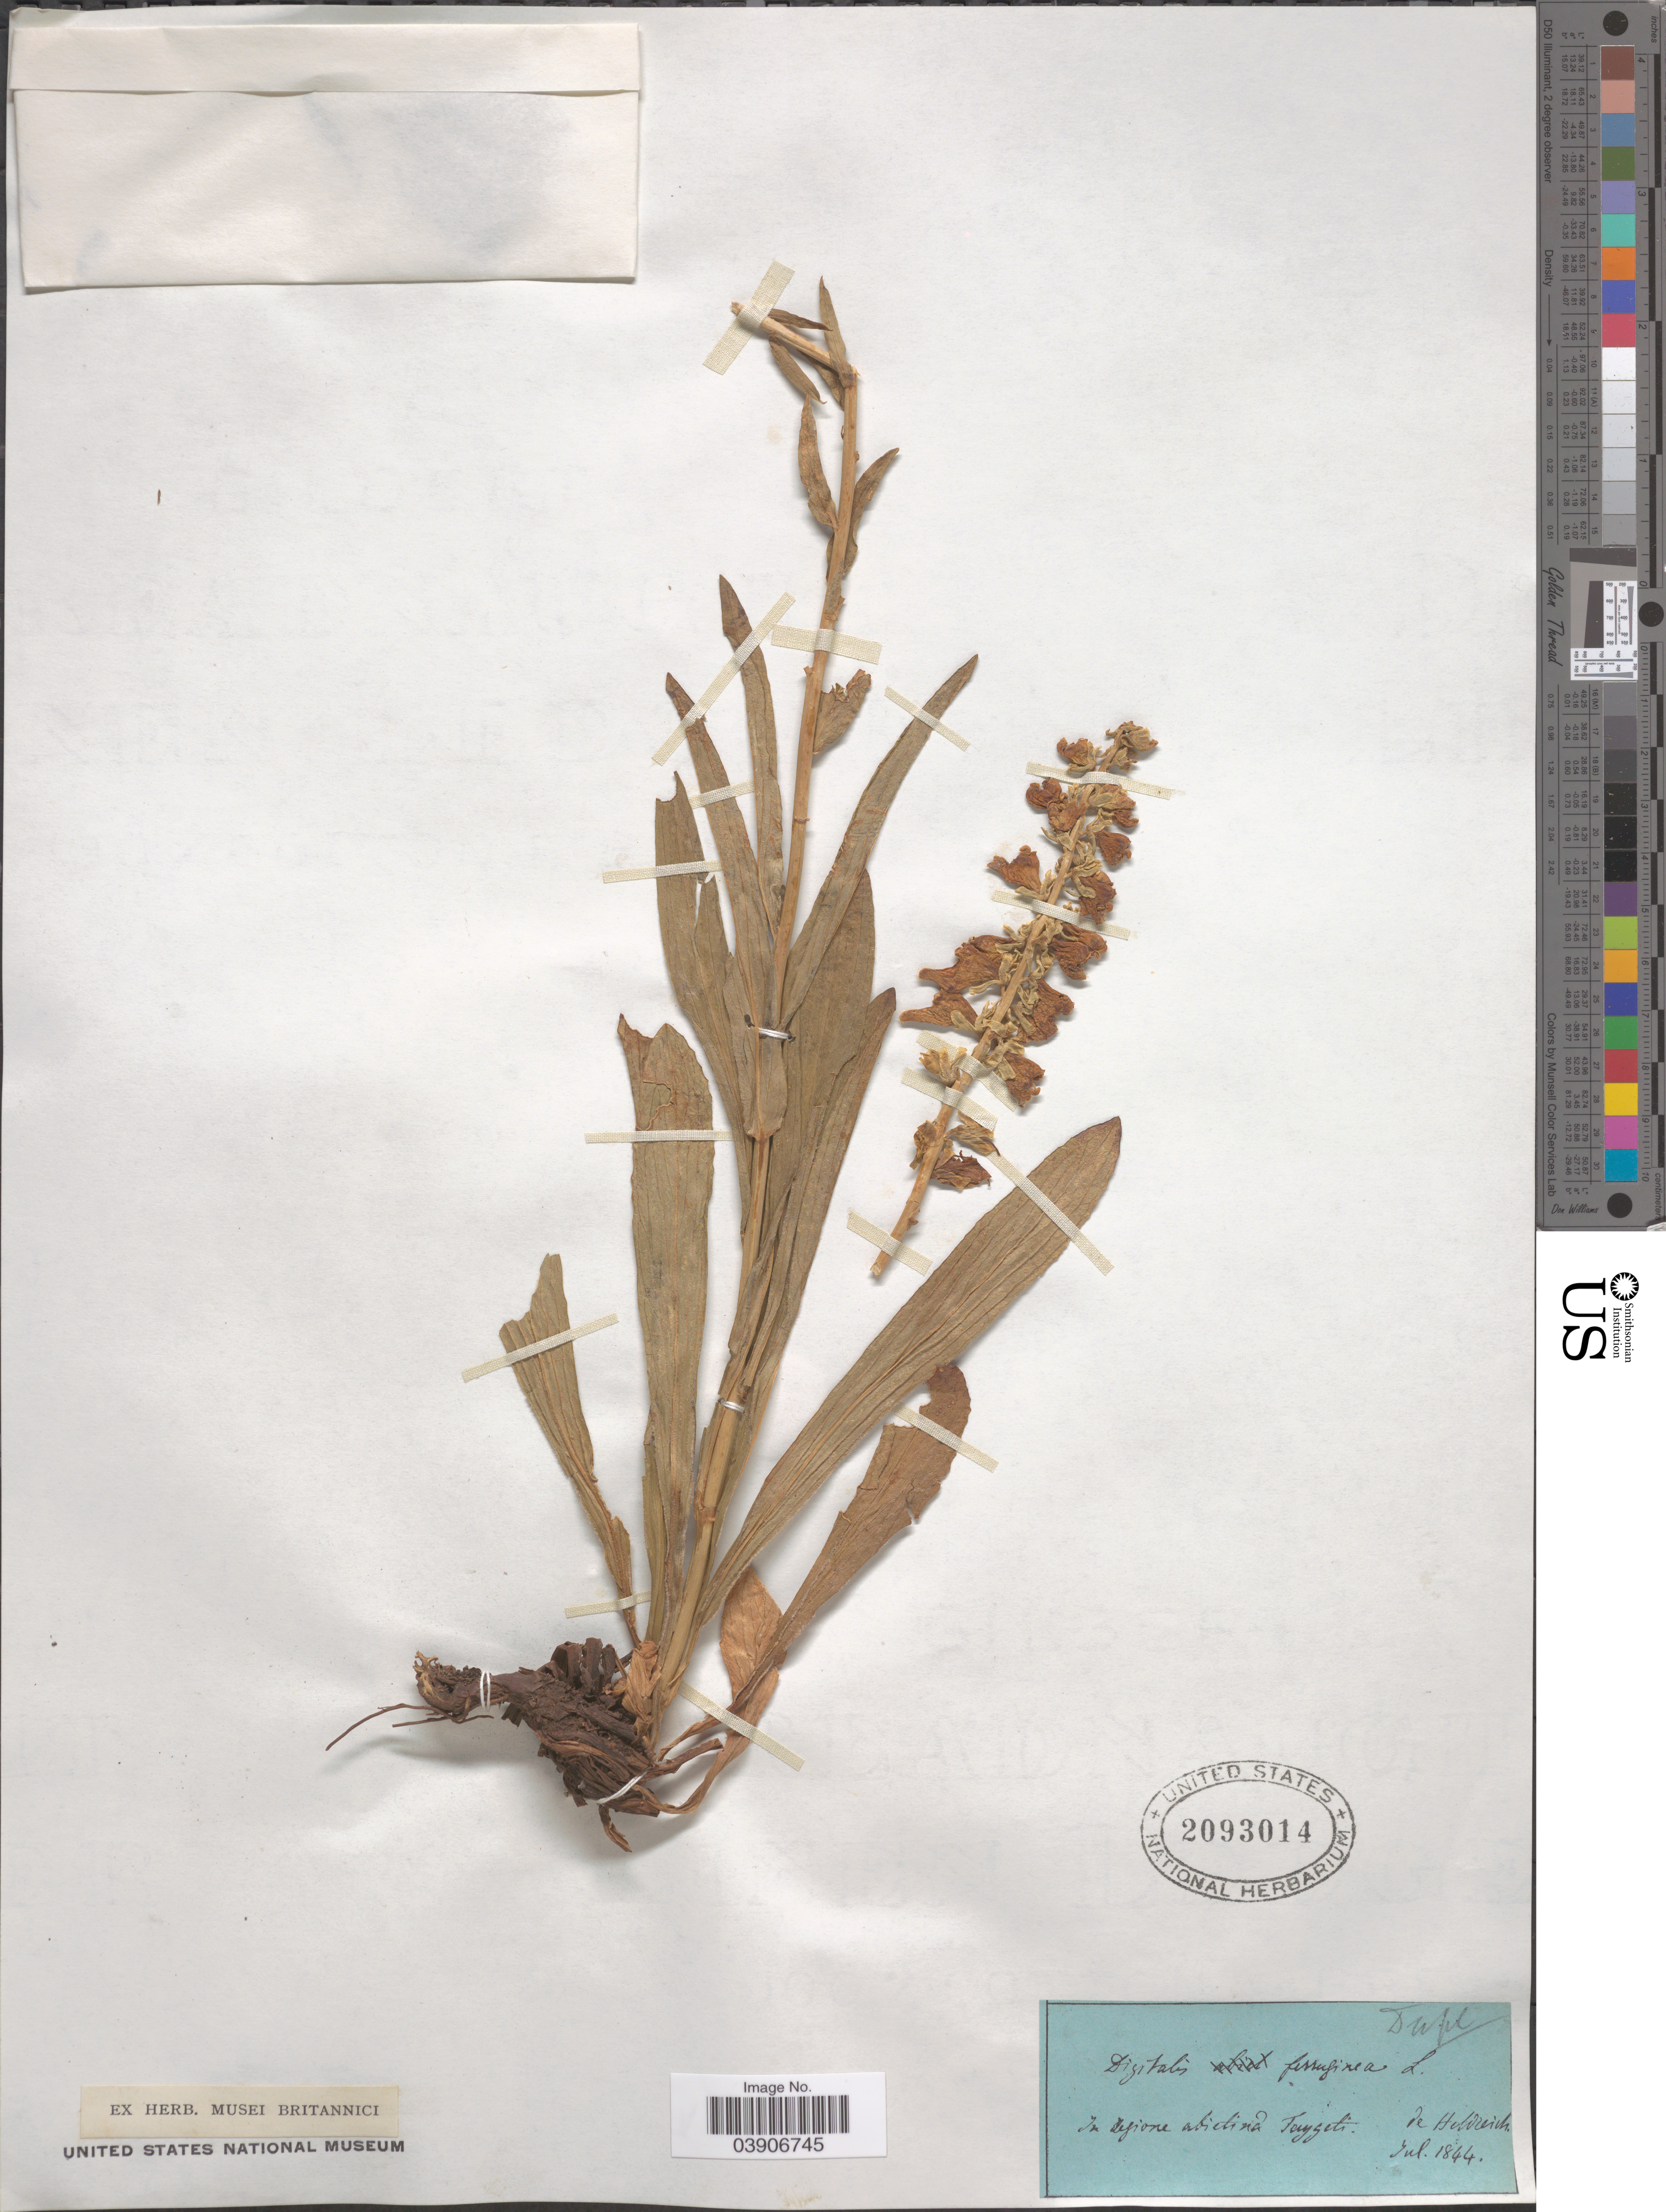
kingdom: Plantae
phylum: Tracheophyta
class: Magnoliopsida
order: Lamiales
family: Plantaginaceae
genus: Digitalis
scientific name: Digitalis ferruginea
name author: L.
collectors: -. De Heldreich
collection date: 1844-07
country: Greece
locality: In regione abietina taygeti.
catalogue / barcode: US 2093014